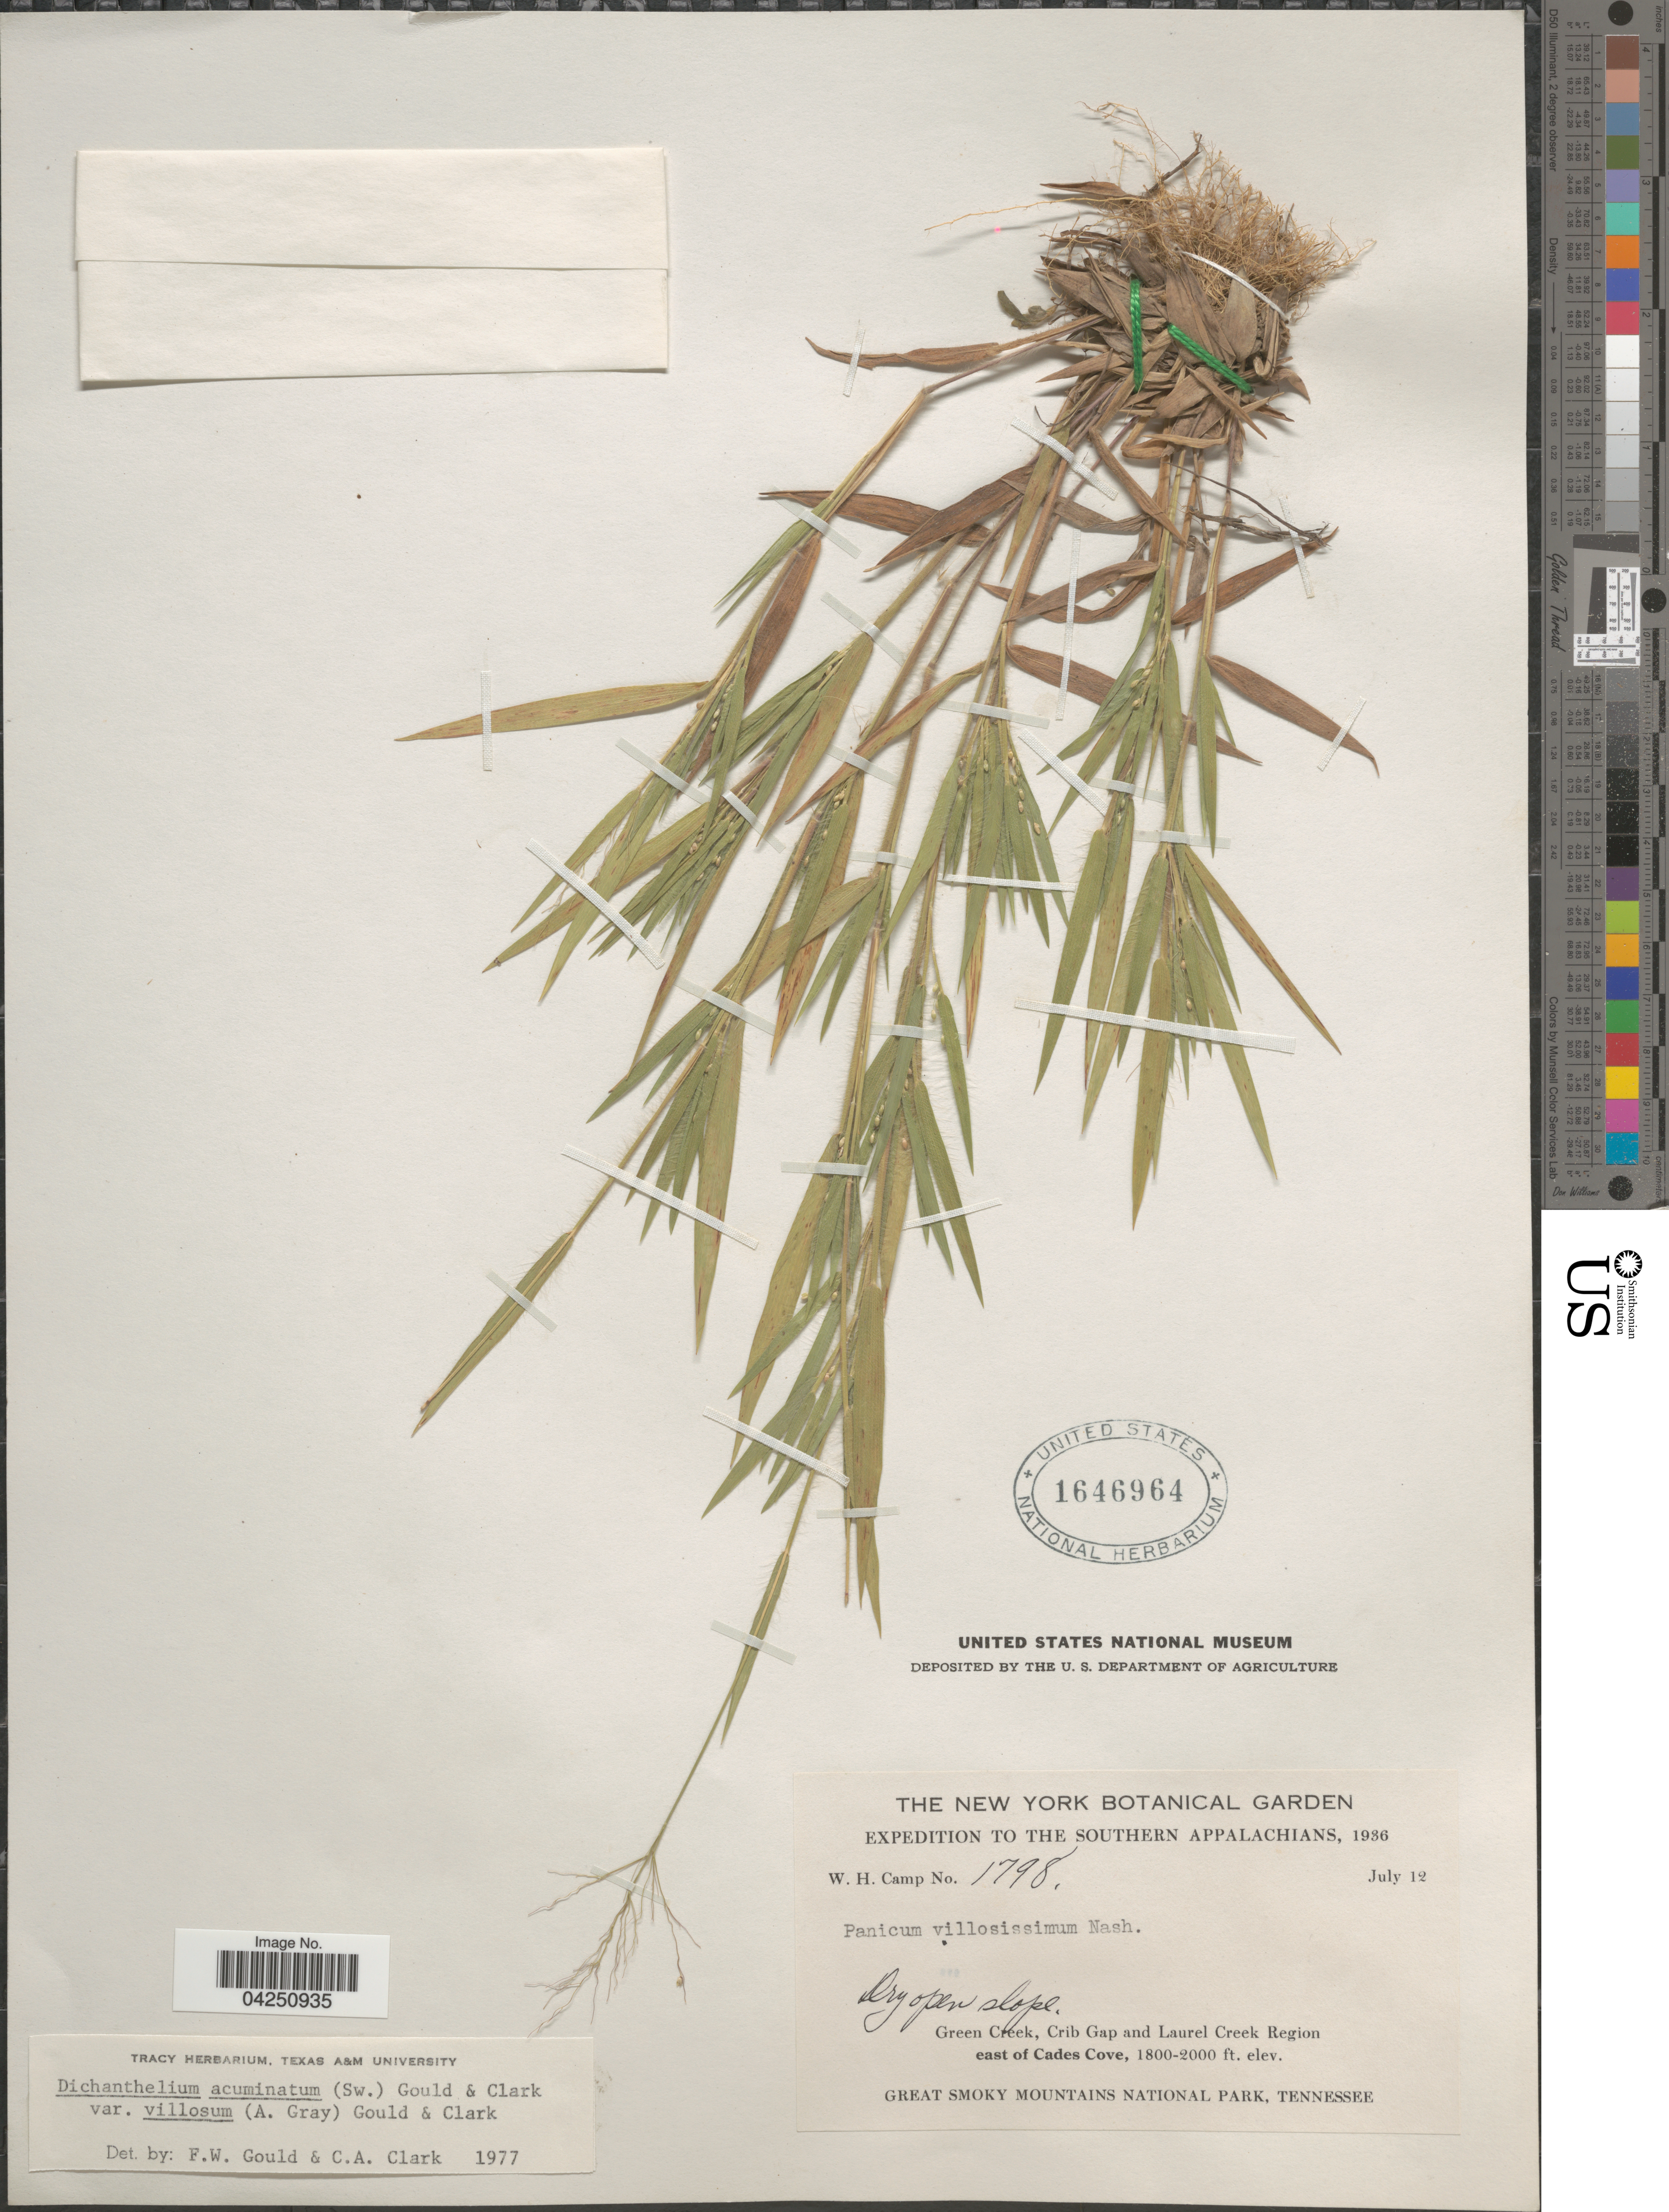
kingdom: Plantae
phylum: Tracheophyta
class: Liliopsida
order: Poales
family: Poaceae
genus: Dichanthelium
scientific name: Dichanthelium acuminatum var. acuminatum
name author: (Sw.) Gould & C.A. Clark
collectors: W. H. Camp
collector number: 1798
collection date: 1936-07-12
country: United States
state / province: Tennessee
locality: Expedition To The Southern Appalachians, 1936. Green Creek, Crib Gap and Laurel Creek Region. East of Cades Cove. Great Smoky Mountains National Park.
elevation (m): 549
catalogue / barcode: US 1646964